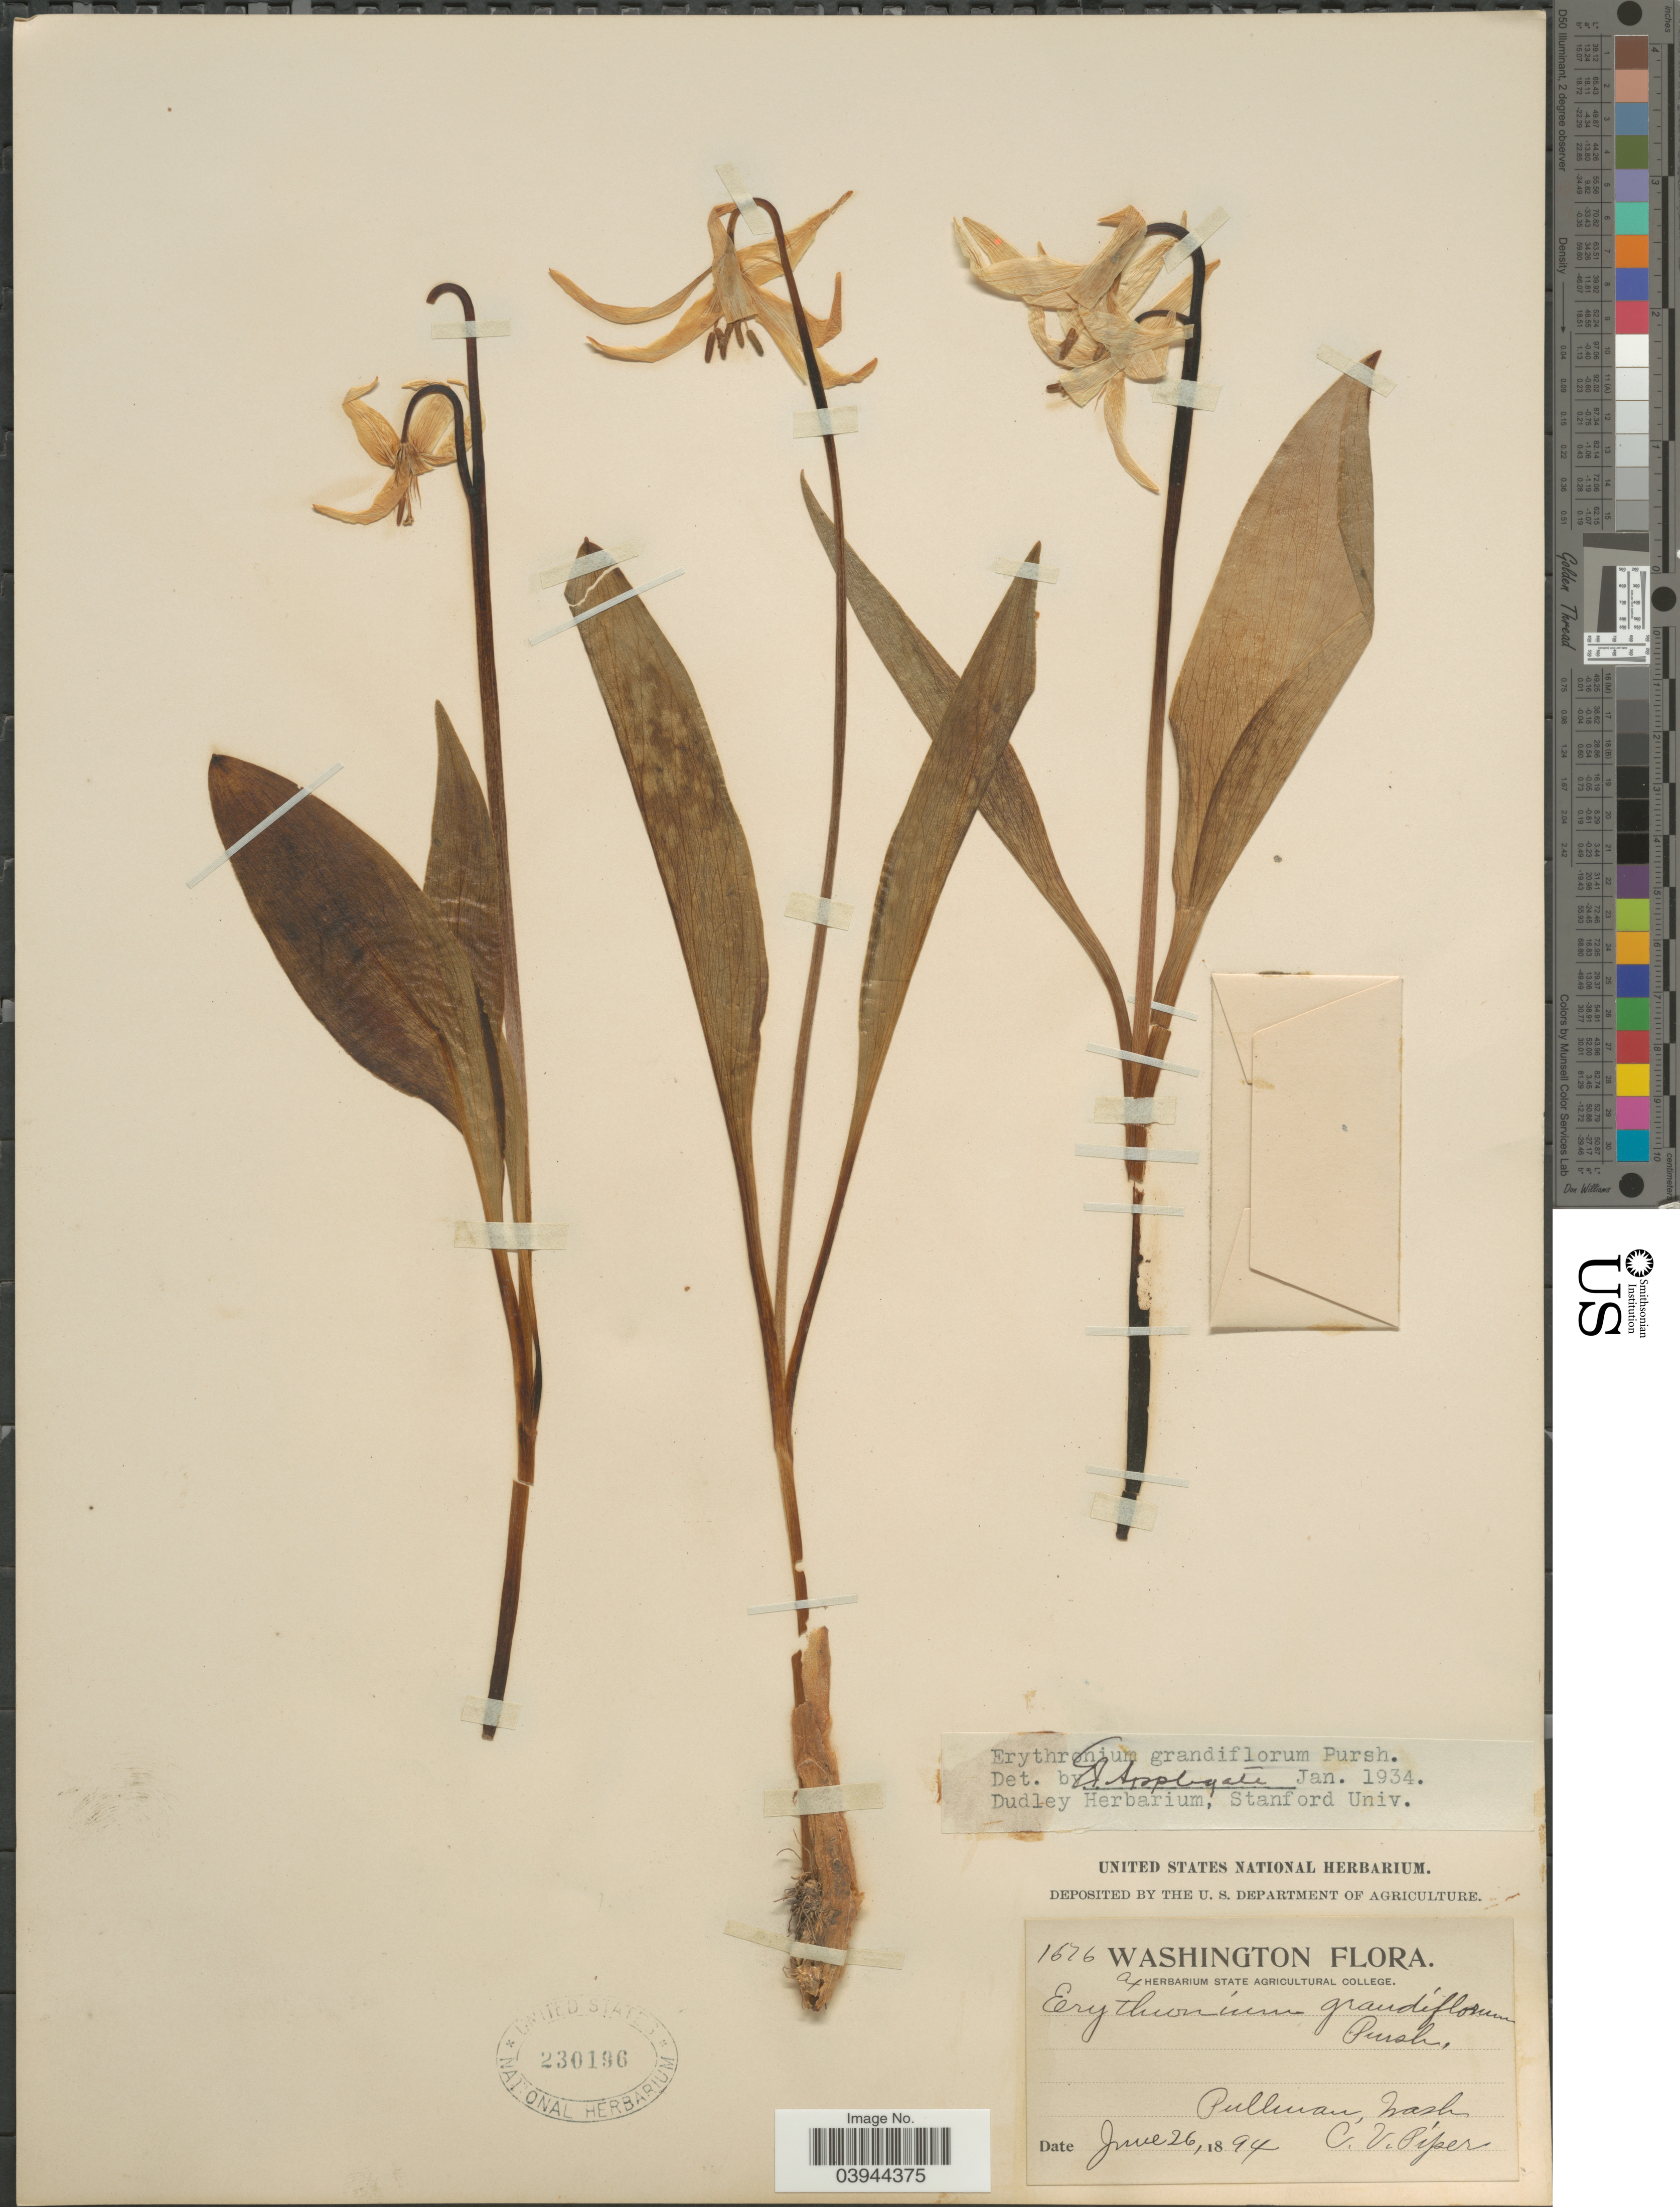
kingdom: Plantae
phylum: Tracheophyta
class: Liliopsida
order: Liliales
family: Liliaceae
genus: Erythronium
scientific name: Erythronium grandiflorum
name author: Pursh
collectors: C. V. Piper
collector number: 1676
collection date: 1894-06-26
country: United States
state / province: Washington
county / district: Whitman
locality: Pullman.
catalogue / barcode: US 230196